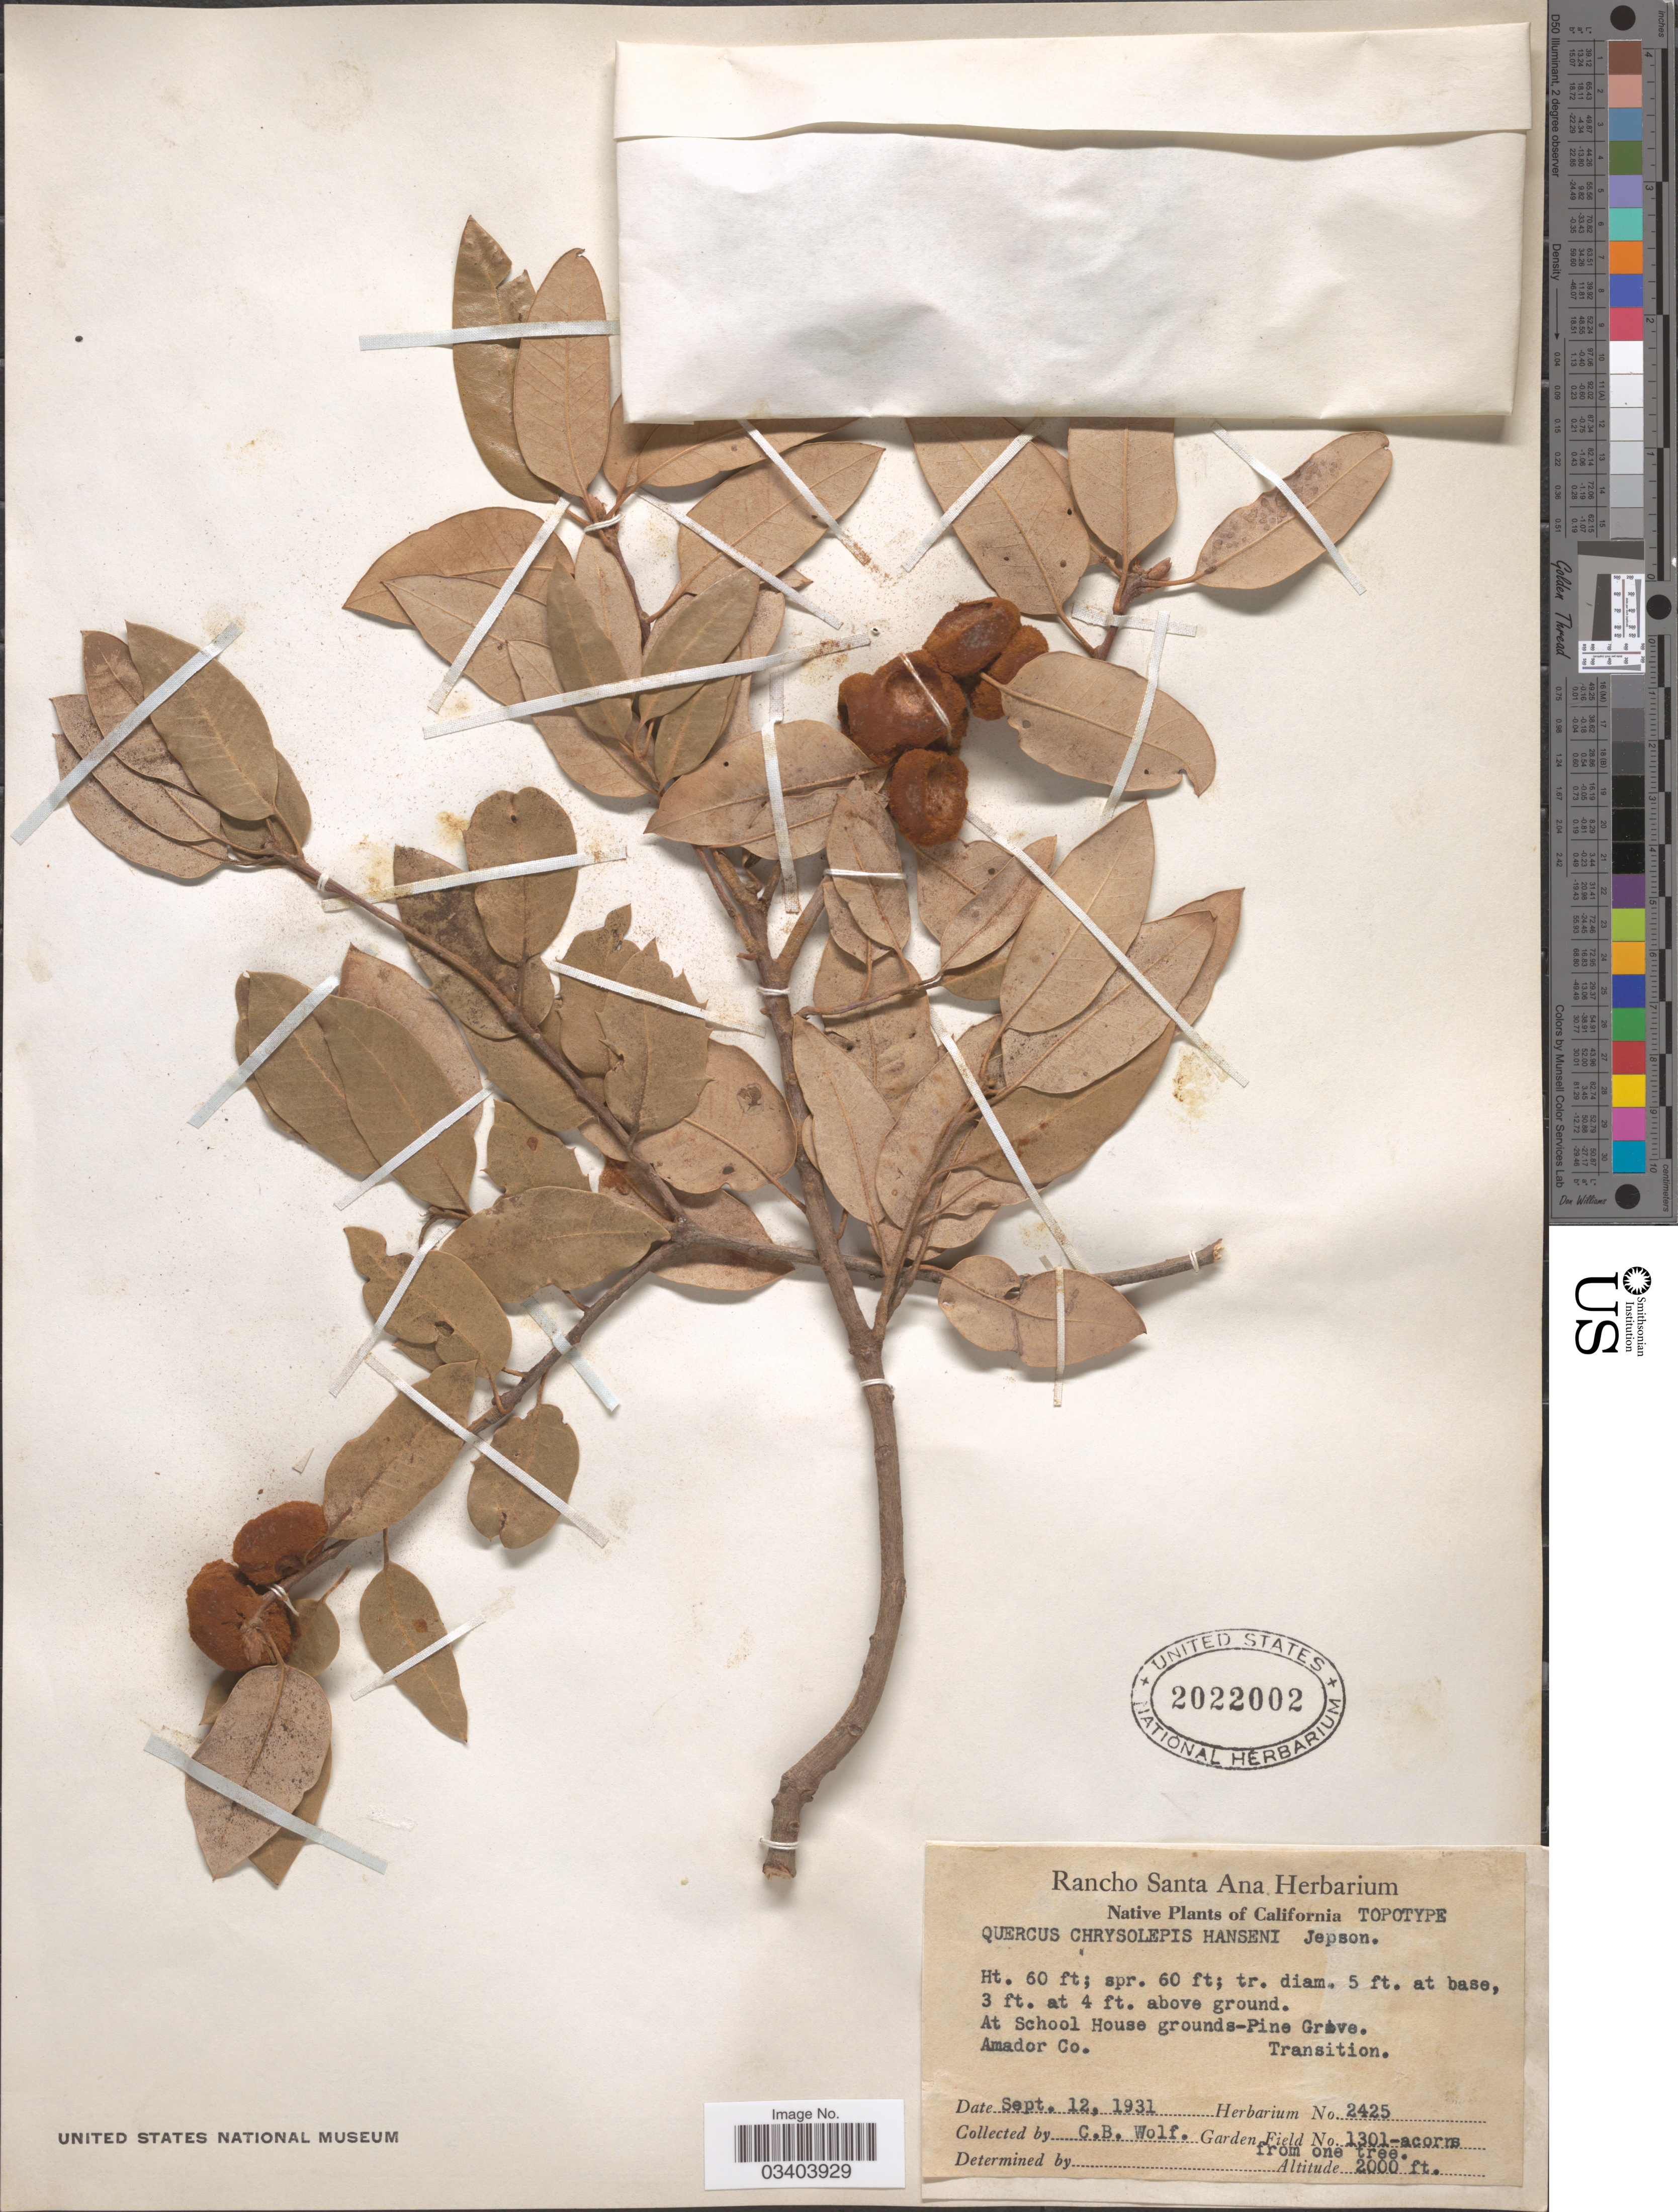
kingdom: Plantae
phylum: Tracheophyta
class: Magnoliopsida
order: Fagales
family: Fagaceae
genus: Quercus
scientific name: Quercus chrysolepis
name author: Liebm.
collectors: C. B. Wolf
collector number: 2425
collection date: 1931-09-12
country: United States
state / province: California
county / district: Amador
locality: At School House grounds-Pine Grove. Amador Co. Transition.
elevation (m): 610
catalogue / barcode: US 2022002